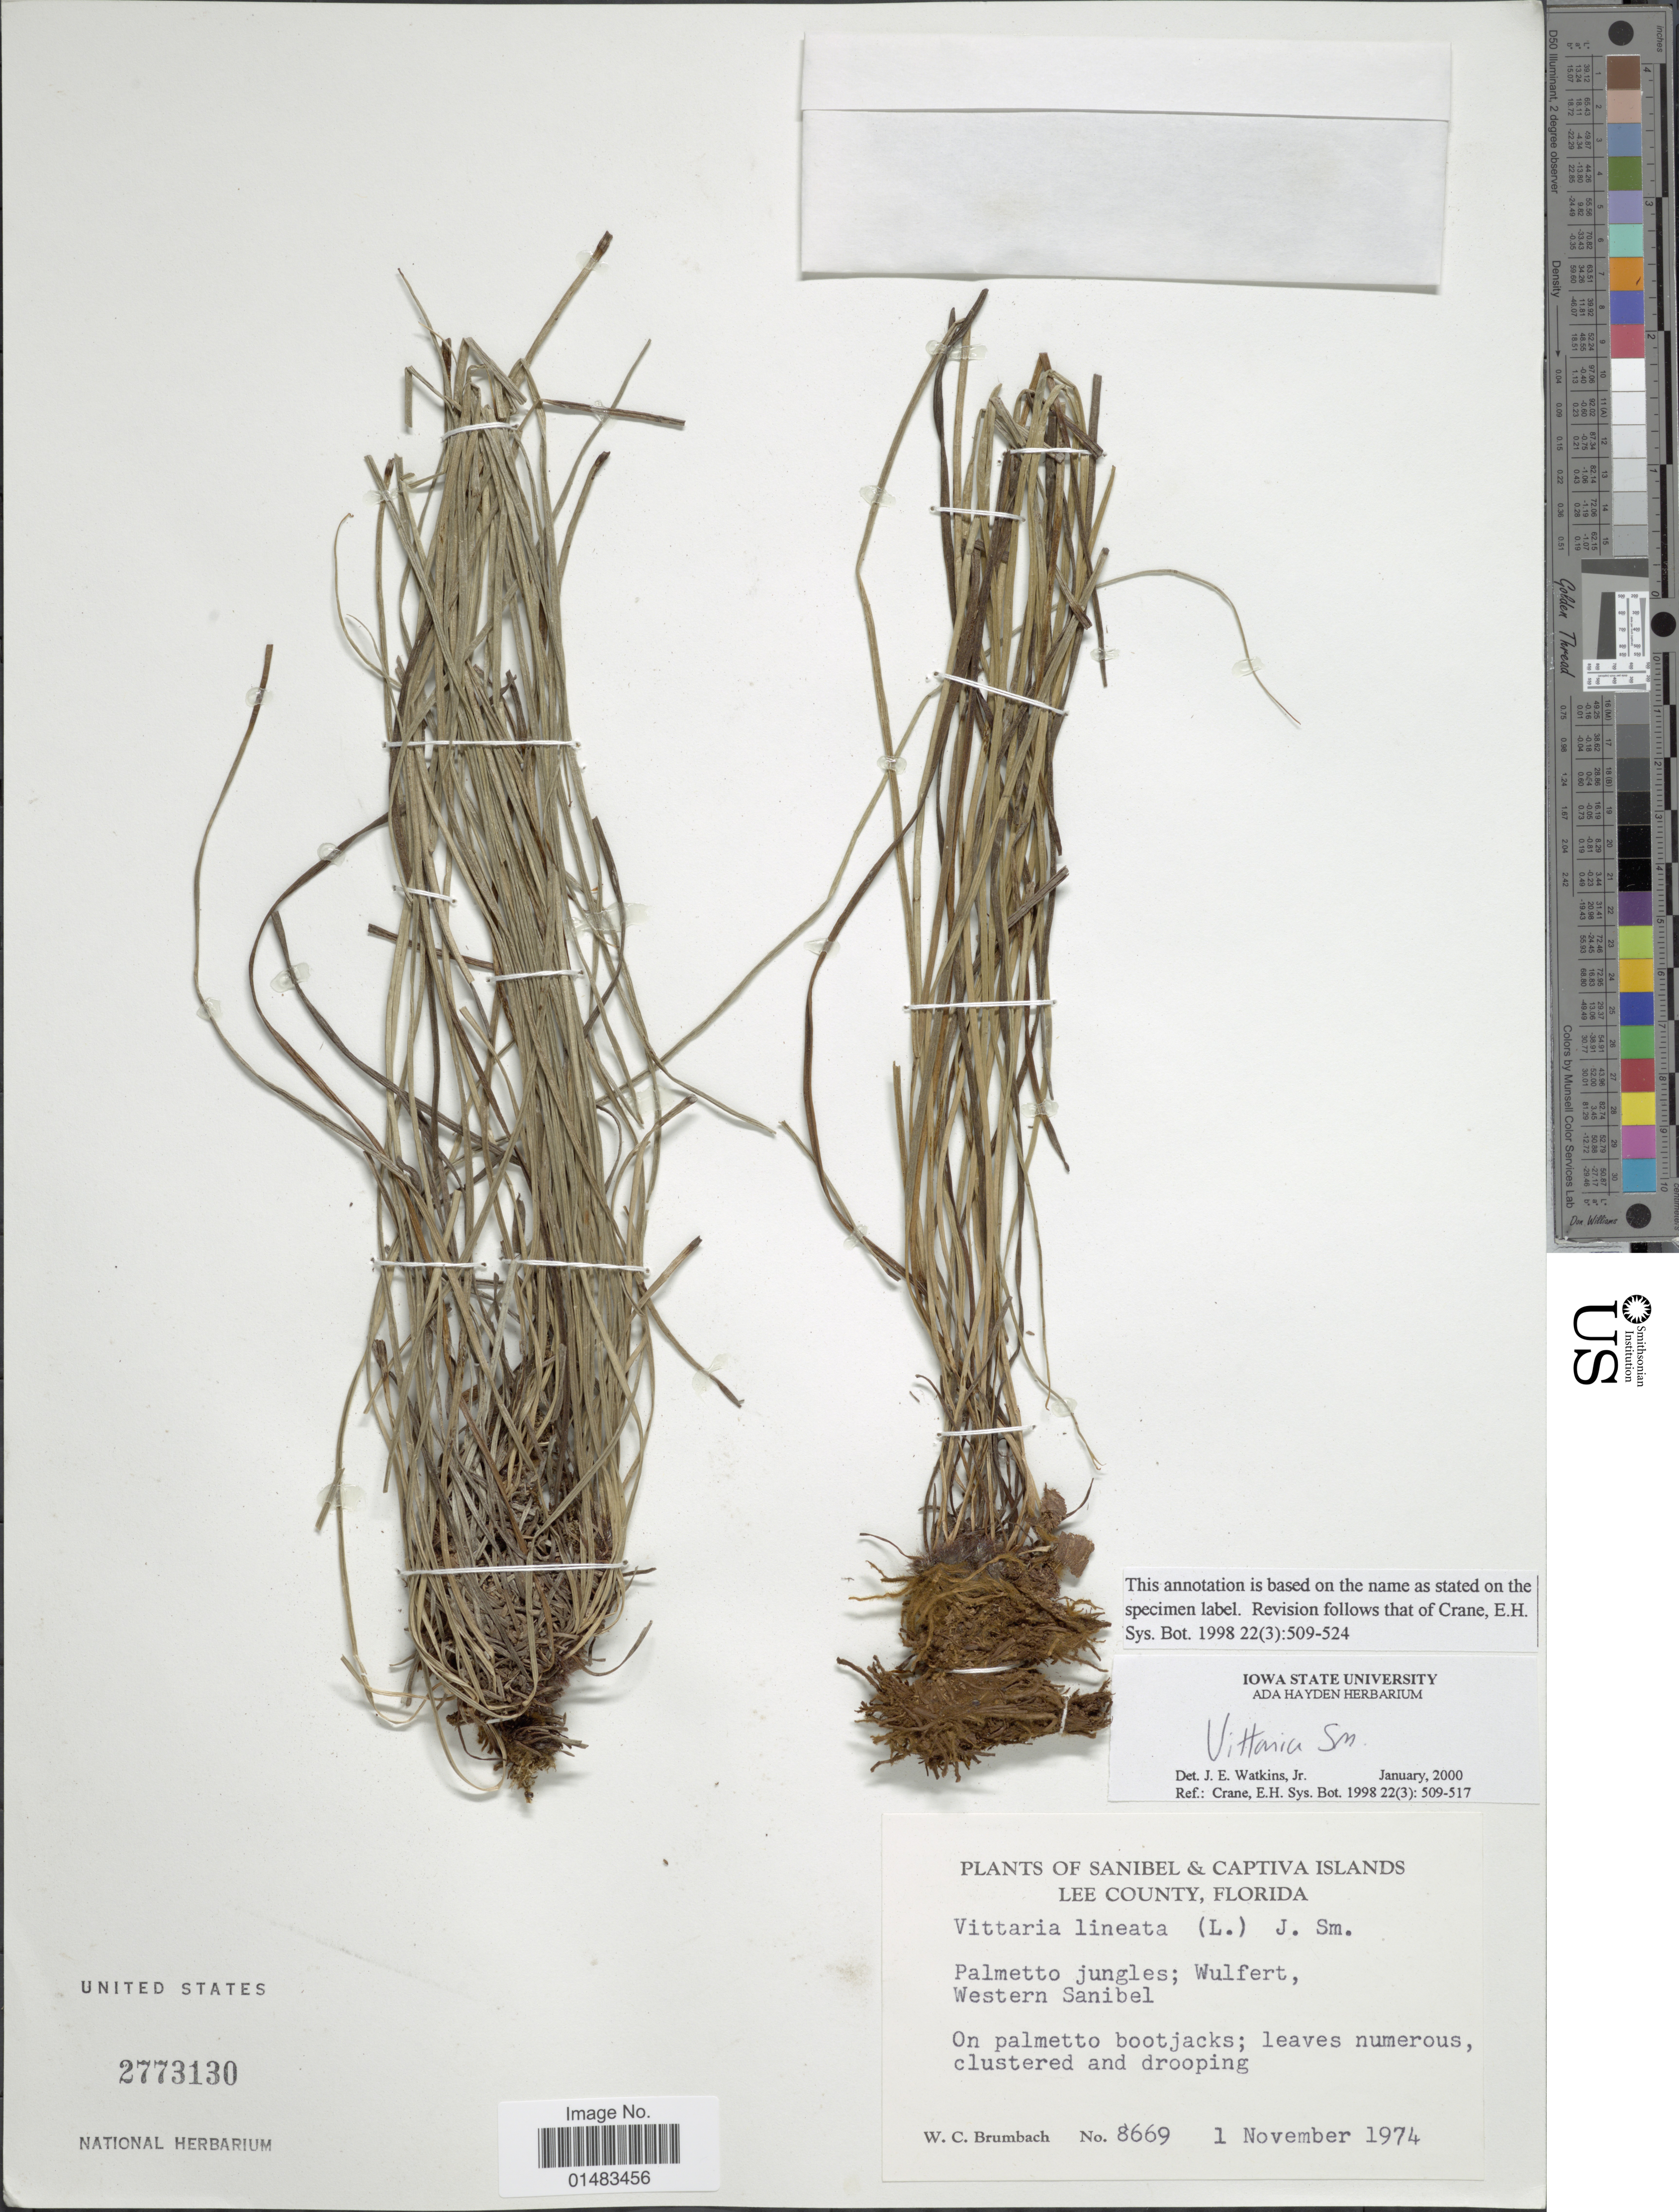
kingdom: Plantae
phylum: Tracheophyta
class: Polypodiopsida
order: Polypodiales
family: Pteridaceae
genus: Vittaria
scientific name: Vittaria lineata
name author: (L.) Sm.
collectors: W. C. Brumbach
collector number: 8669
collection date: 1974-11-01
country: United States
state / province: Florida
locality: Plants of Sanibel & Captiva Island Lee County, Palmetto jungles; Wulfert, Western Sanibel, On palmetto bootjacks; leaves numerous clustered and drooping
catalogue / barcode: US 2773130